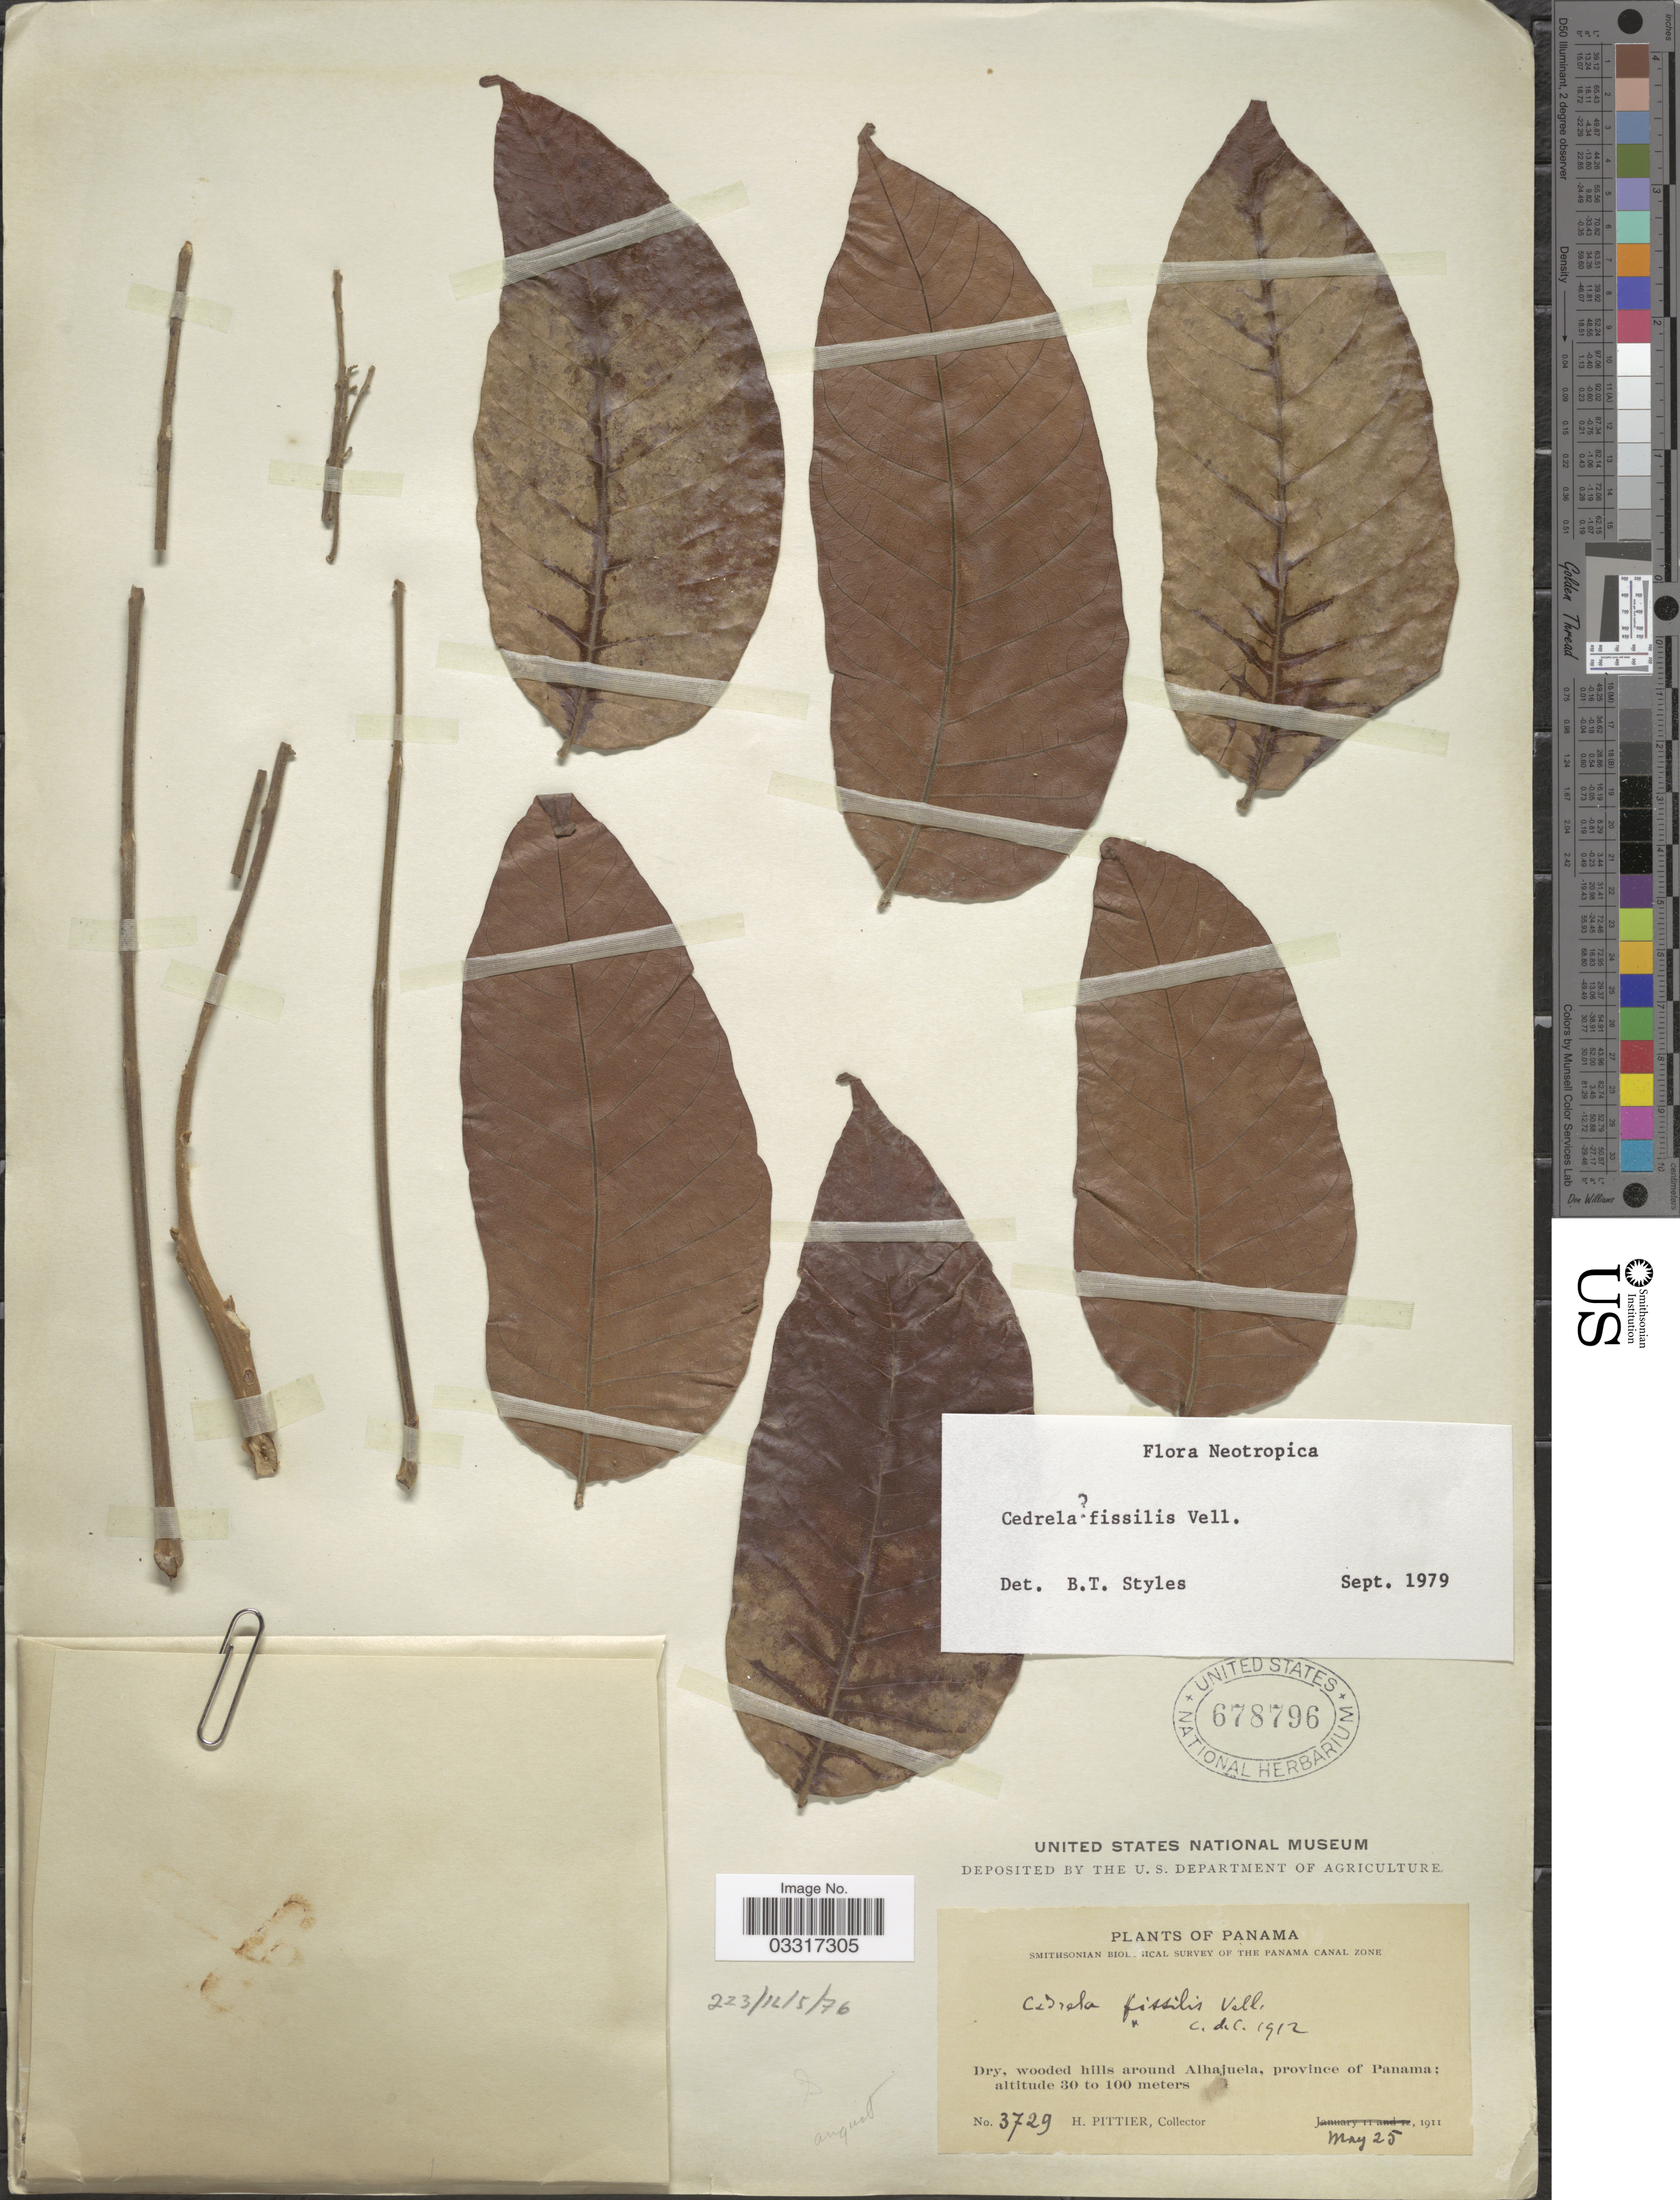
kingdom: Plantae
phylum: Tracheophyta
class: Magnoliopsida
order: Sapindales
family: Meliaceae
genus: Cedrela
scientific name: Cedrela fissilis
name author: Vell.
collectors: H. F. Pittier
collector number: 3729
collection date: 1911-05-25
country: Panama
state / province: Panamá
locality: The Panama Canal Zone. Dry, wooded hills around Alhajuela.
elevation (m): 30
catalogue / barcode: US 678796